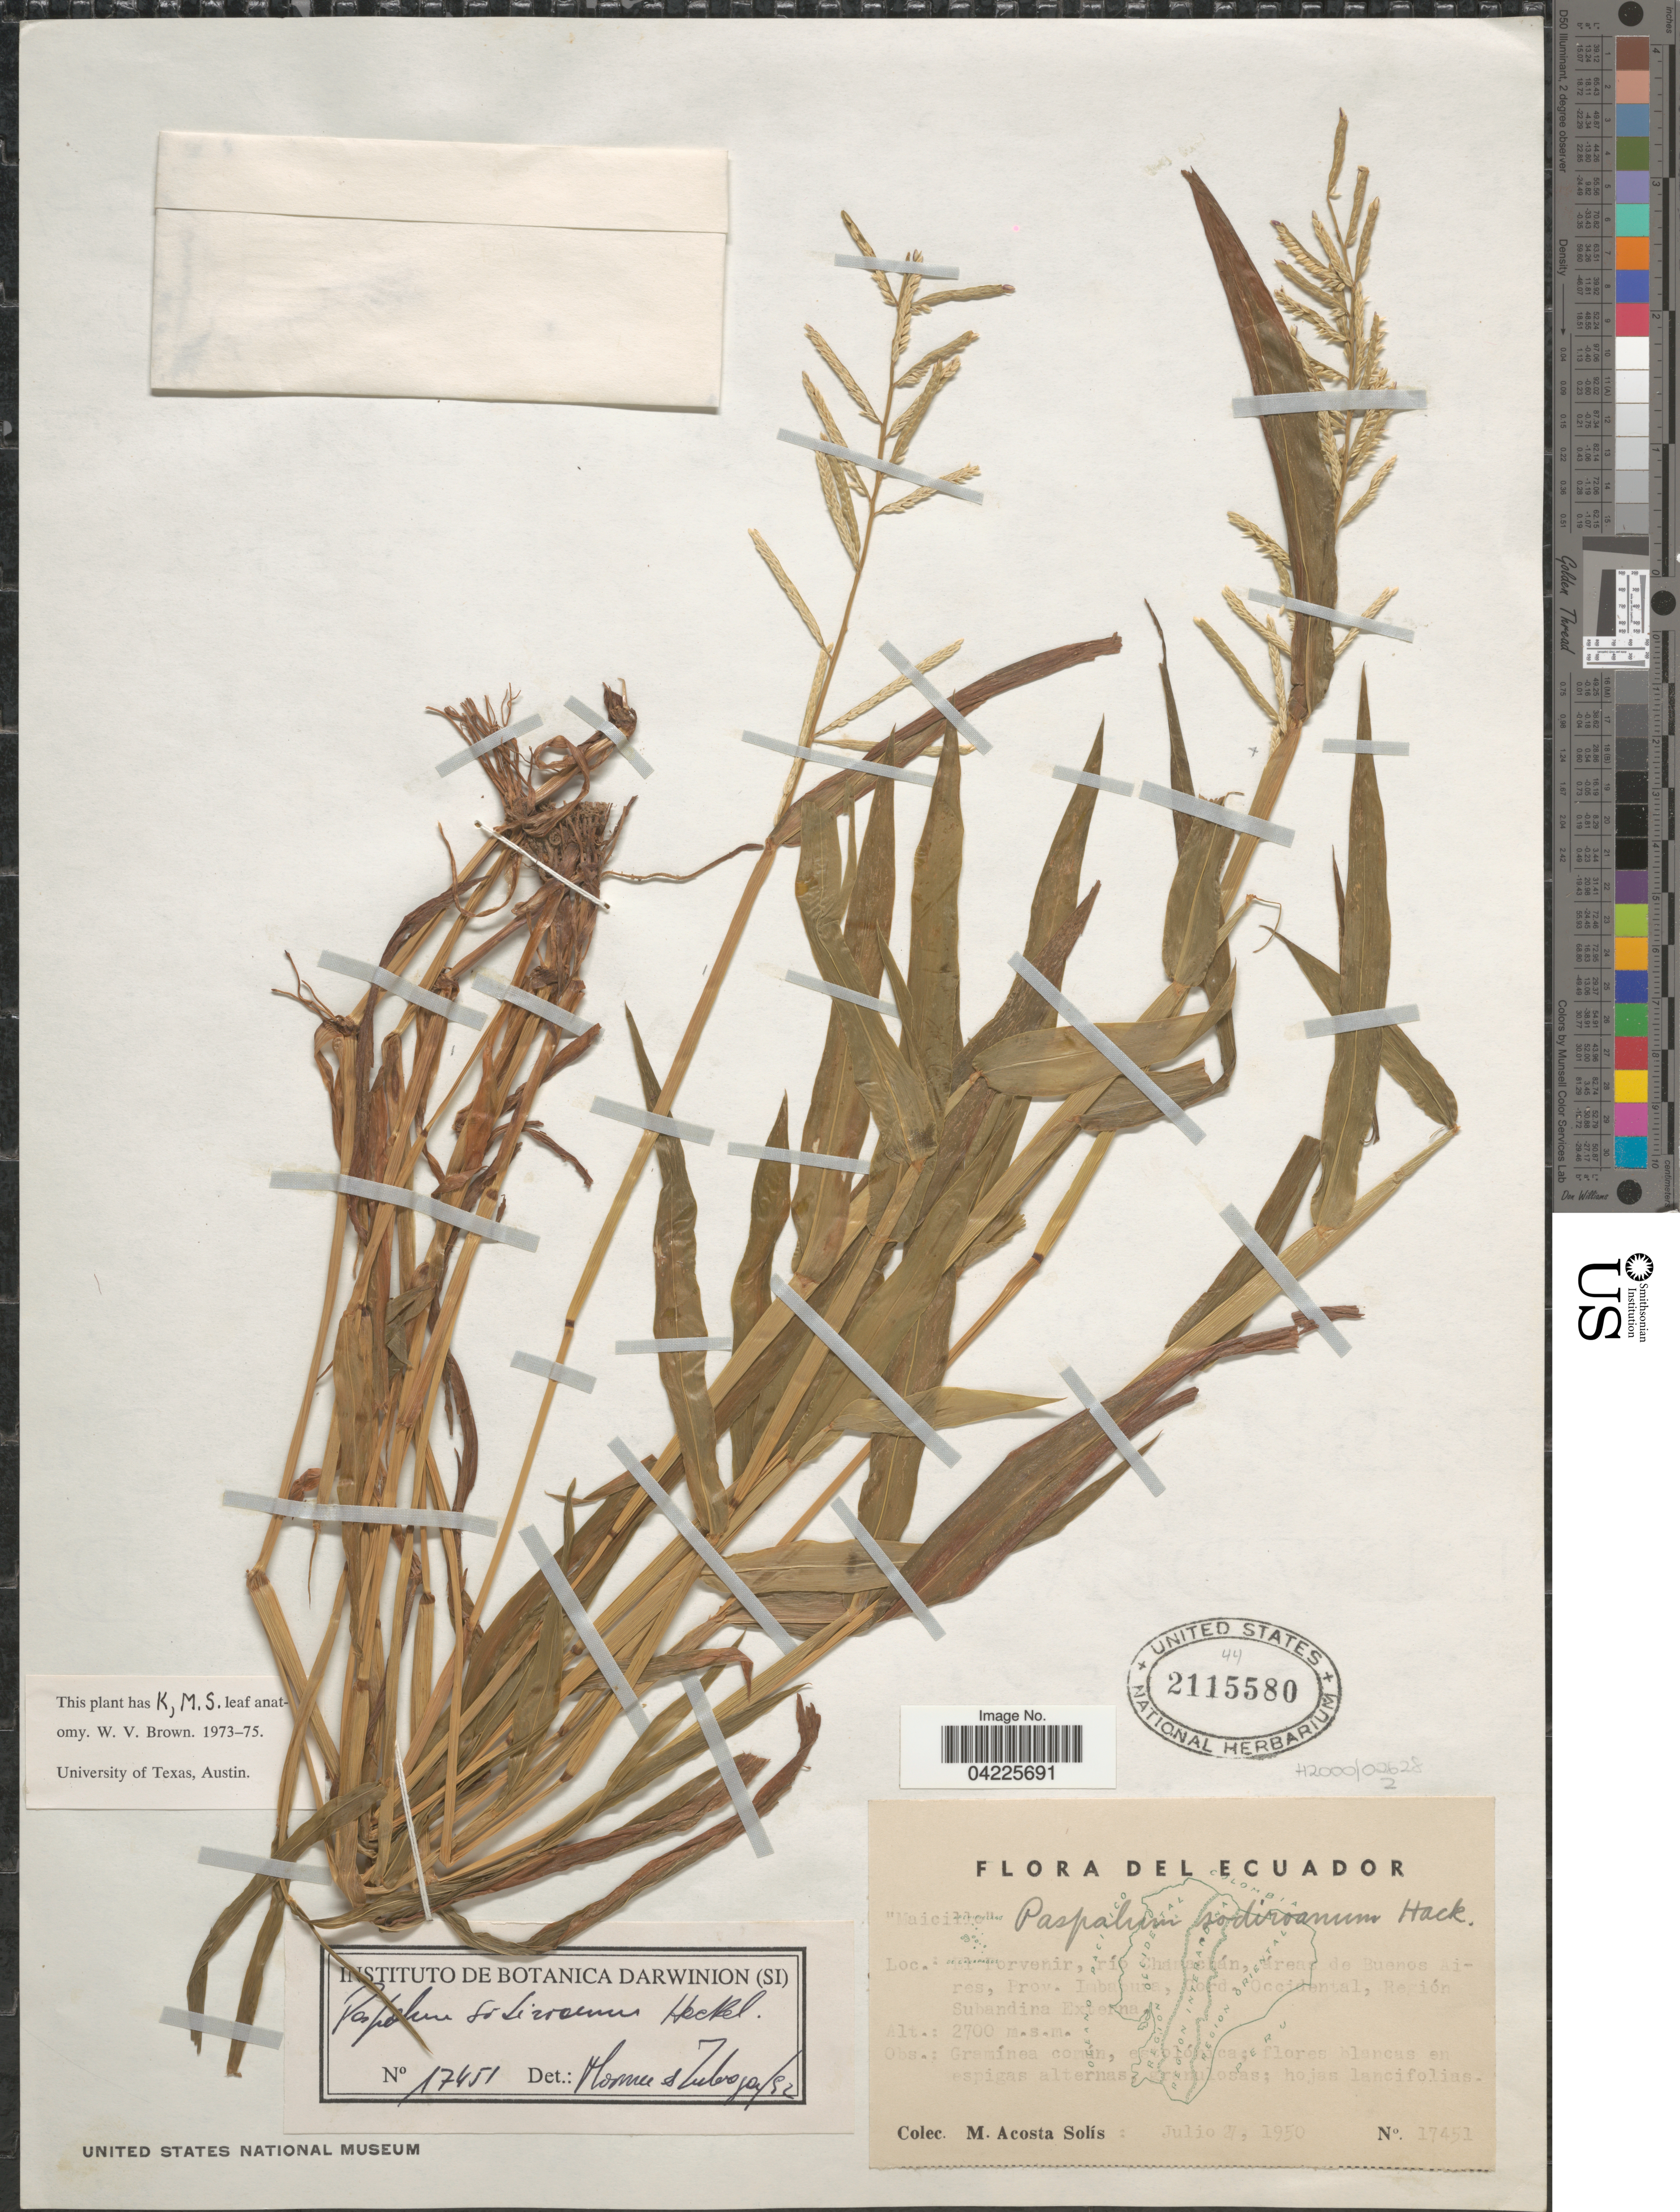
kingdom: Plantae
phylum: Tracheophyta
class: Liliopsida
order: Poales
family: Poaceae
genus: Paspalum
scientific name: Paspalum sodiroanum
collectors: M. Acosta Solis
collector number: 17451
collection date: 1950-07-07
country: Ecuador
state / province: Imbabura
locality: El Provenir, río Chamachán, areas de Buenos Aires, Cord. Occidental, Región Subandina Externa.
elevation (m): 2700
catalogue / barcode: US 2115580